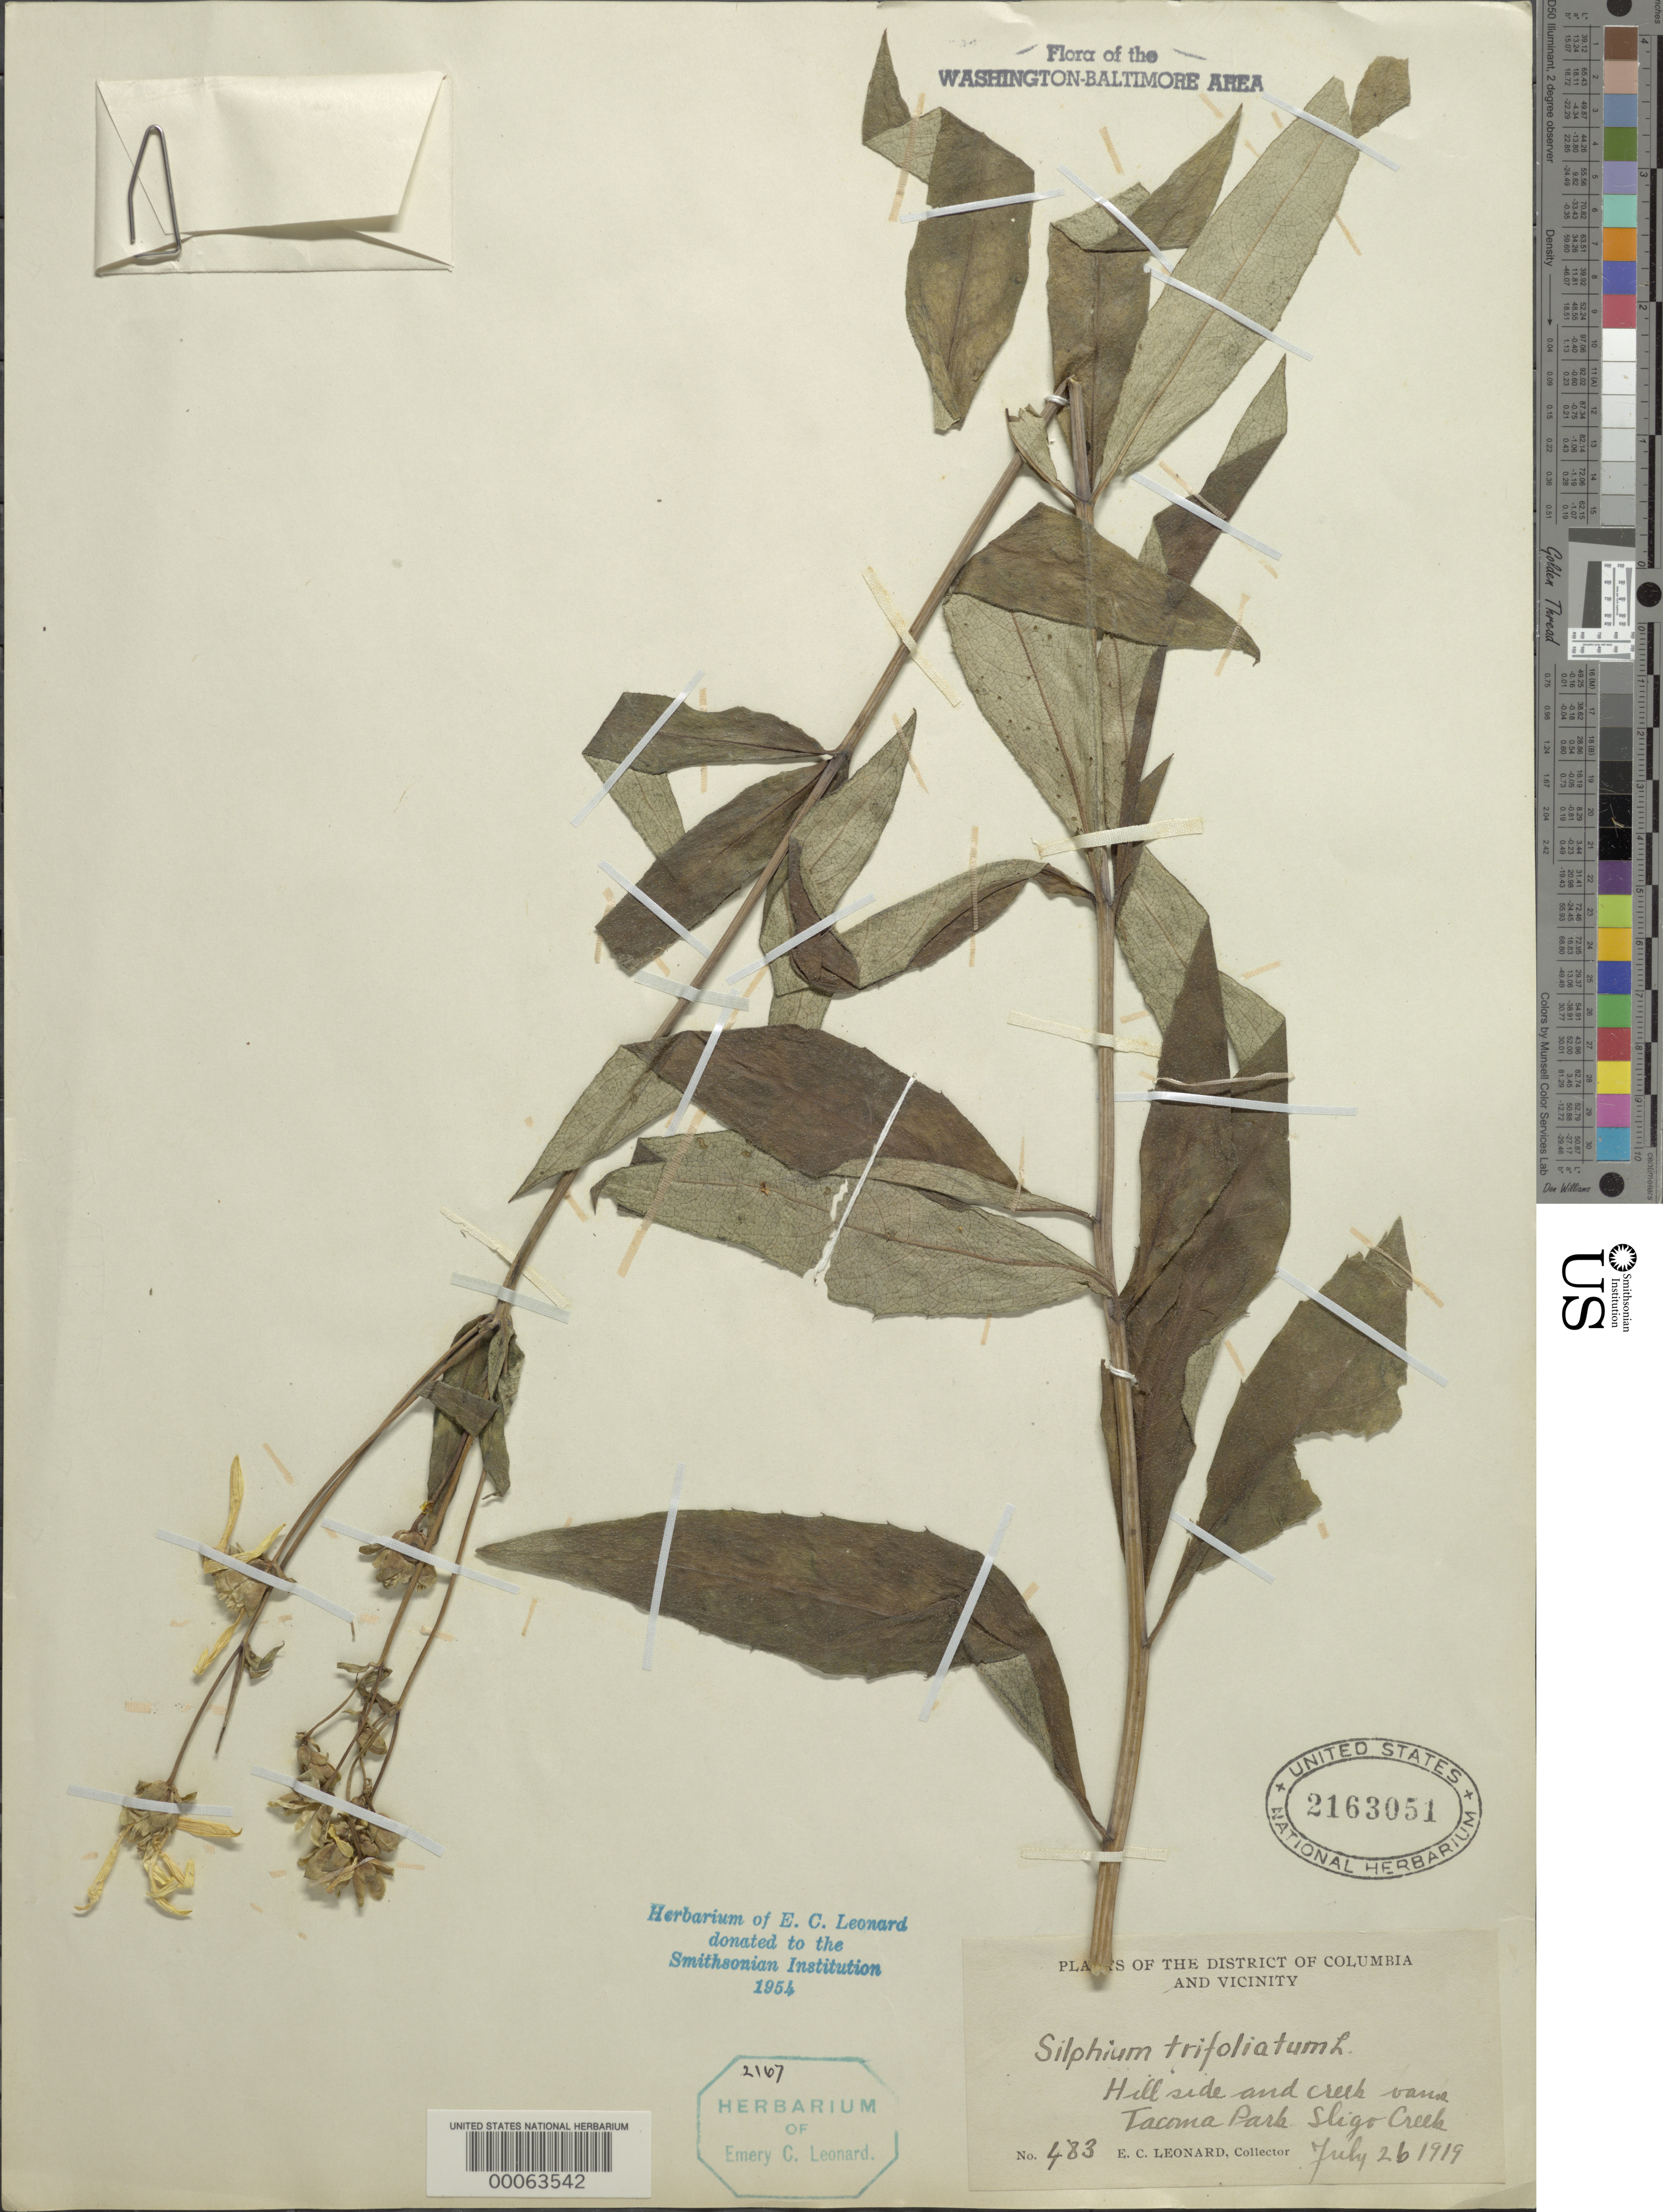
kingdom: Plantae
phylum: Tracheophyta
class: Magnoliopsida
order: Asterales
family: Asteraceae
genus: Silphium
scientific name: Silphium asteriscus var. trifoliatum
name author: (L.) Clevinger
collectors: E. C. Leonard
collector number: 483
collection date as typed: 26 Jul 1919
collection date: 1919-07-26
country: United States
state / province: Maryland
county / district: Montgomery / Prince George's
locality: Takoma Park Sligo Creek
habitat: Hillside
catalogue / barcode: US 2163051